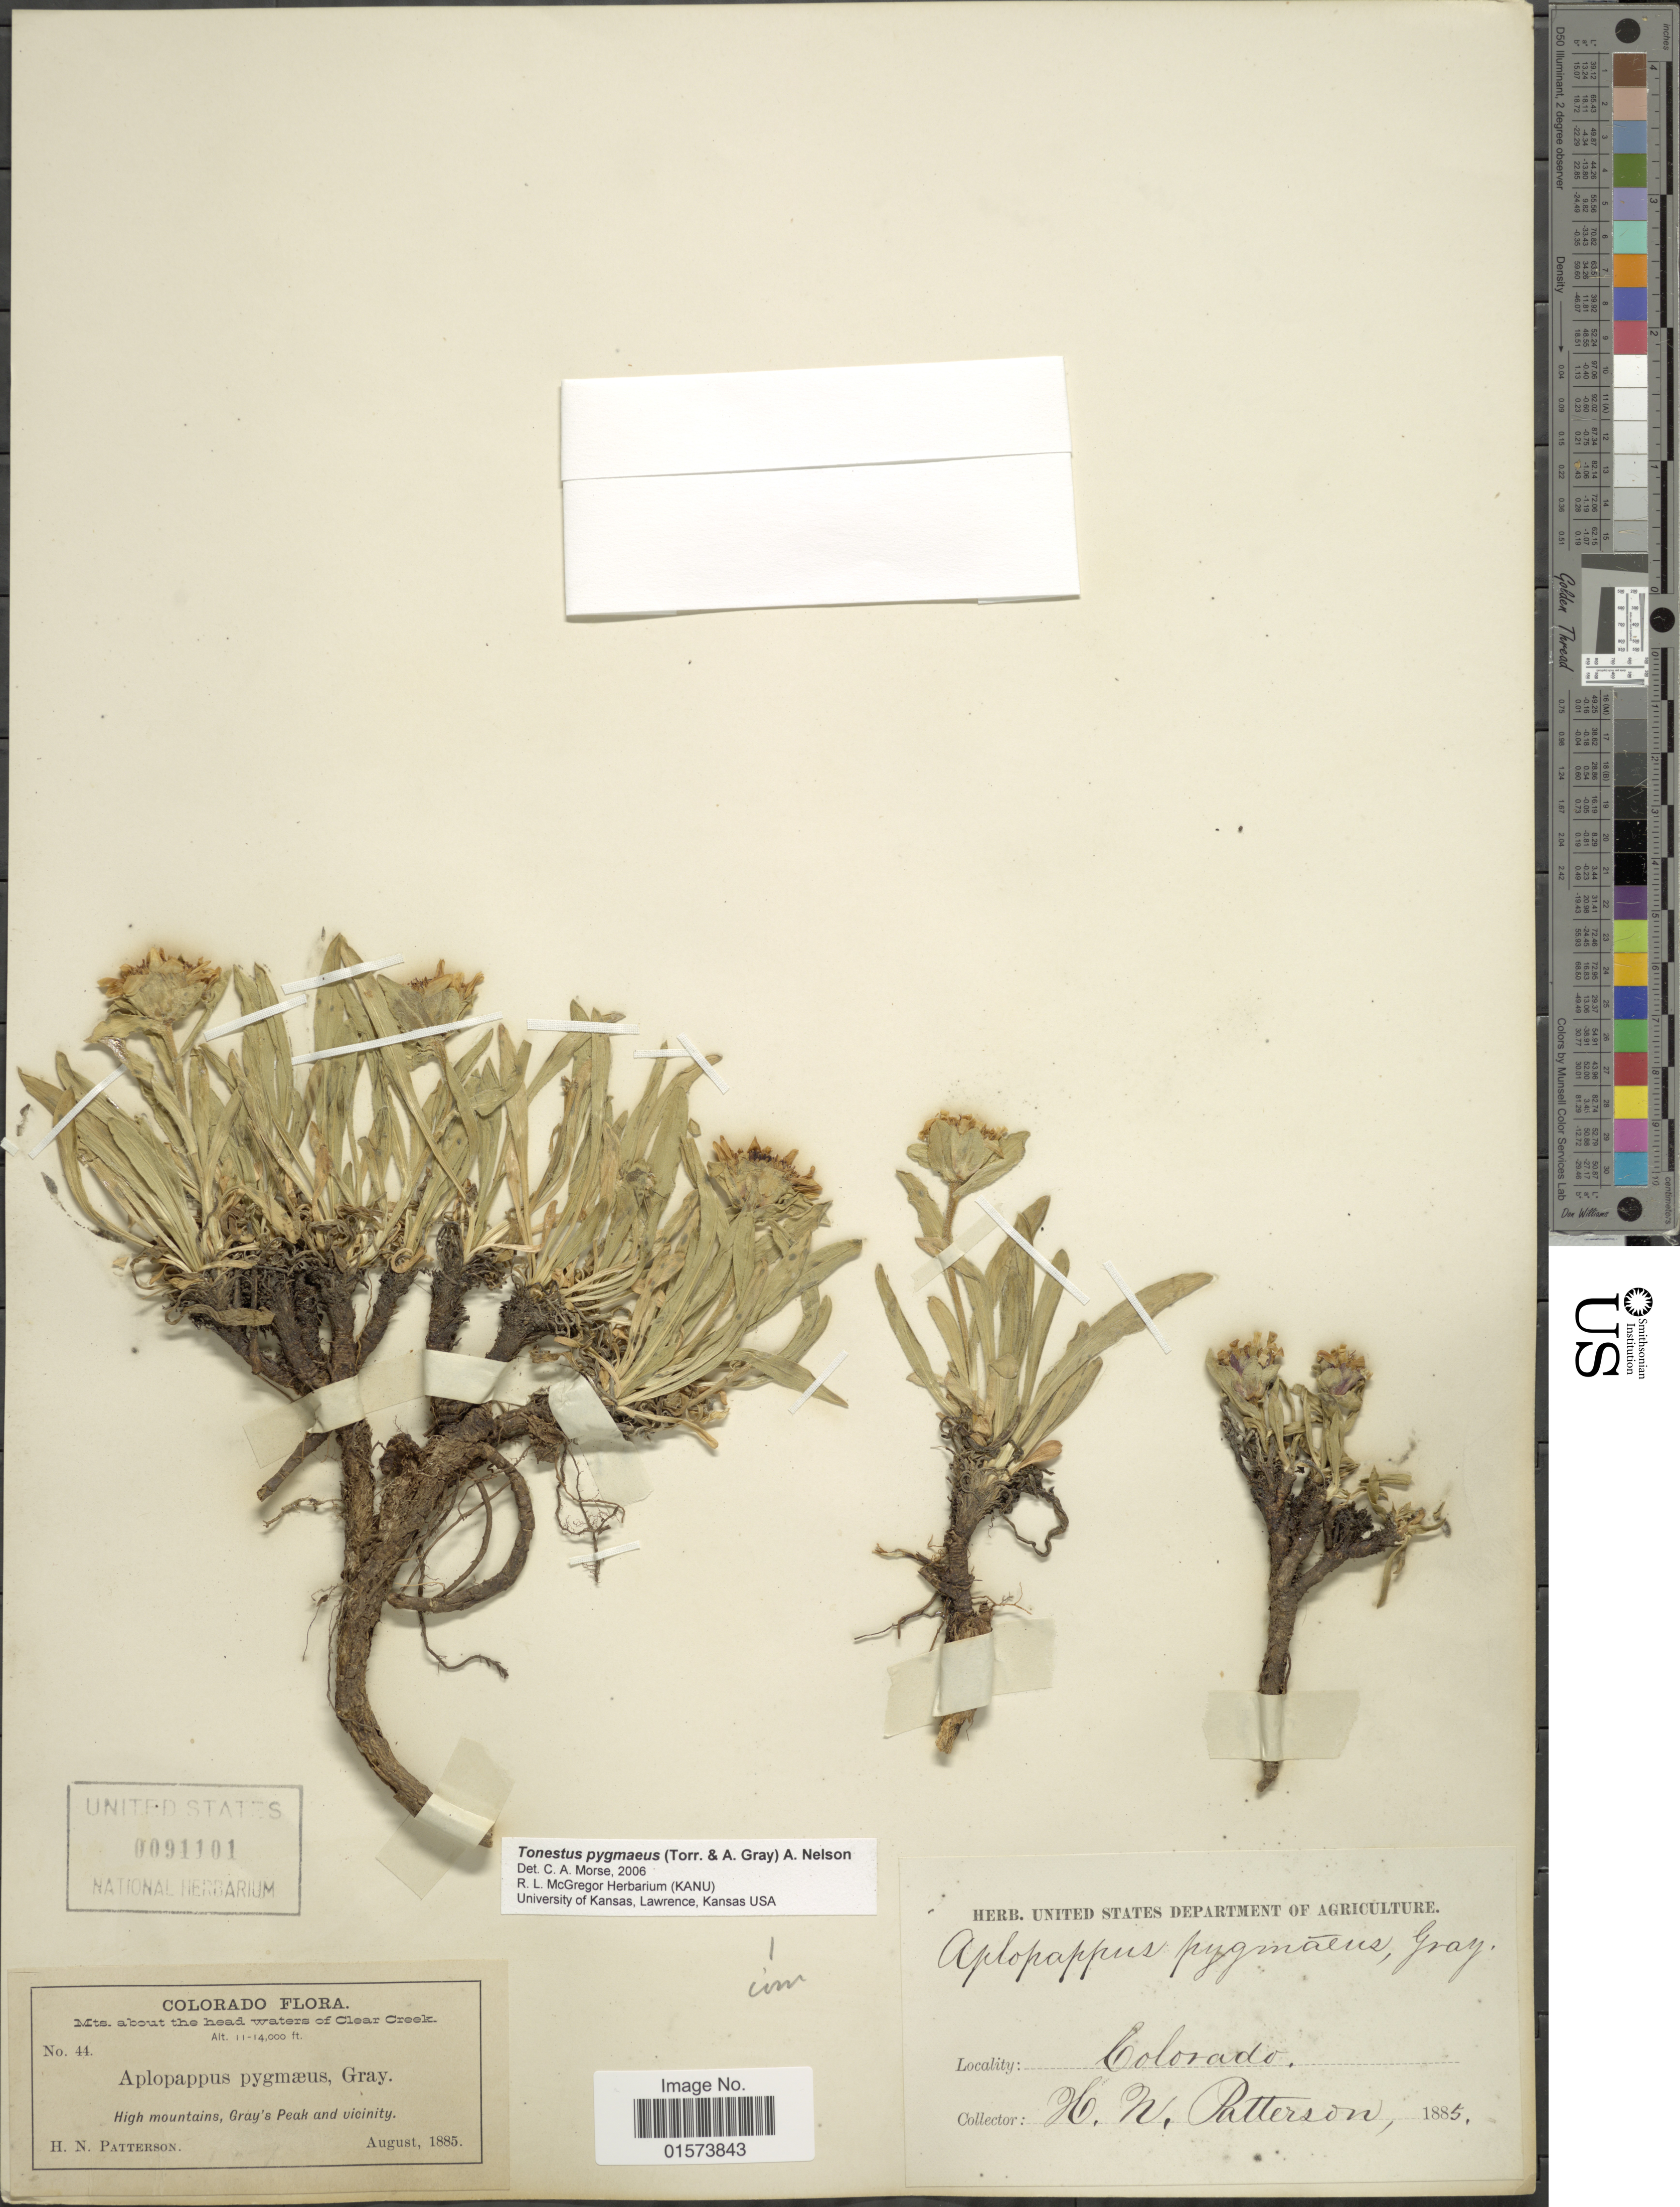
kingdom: Plantae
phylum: Tracheophyta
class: Magnoliopsida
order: Asterales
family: Asteraceae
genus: Tonestus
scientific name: Tonestus pygmaeus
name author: (Torr. & A. Gray) A. Nelson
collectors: H. N. Patterson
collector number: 44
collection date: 1885-08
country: United States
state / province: Colorado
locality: Mts. about the head waters of Clear Creek, high mountains, Gray's Peak and vicinity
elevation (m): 3353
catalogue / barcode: US 91101